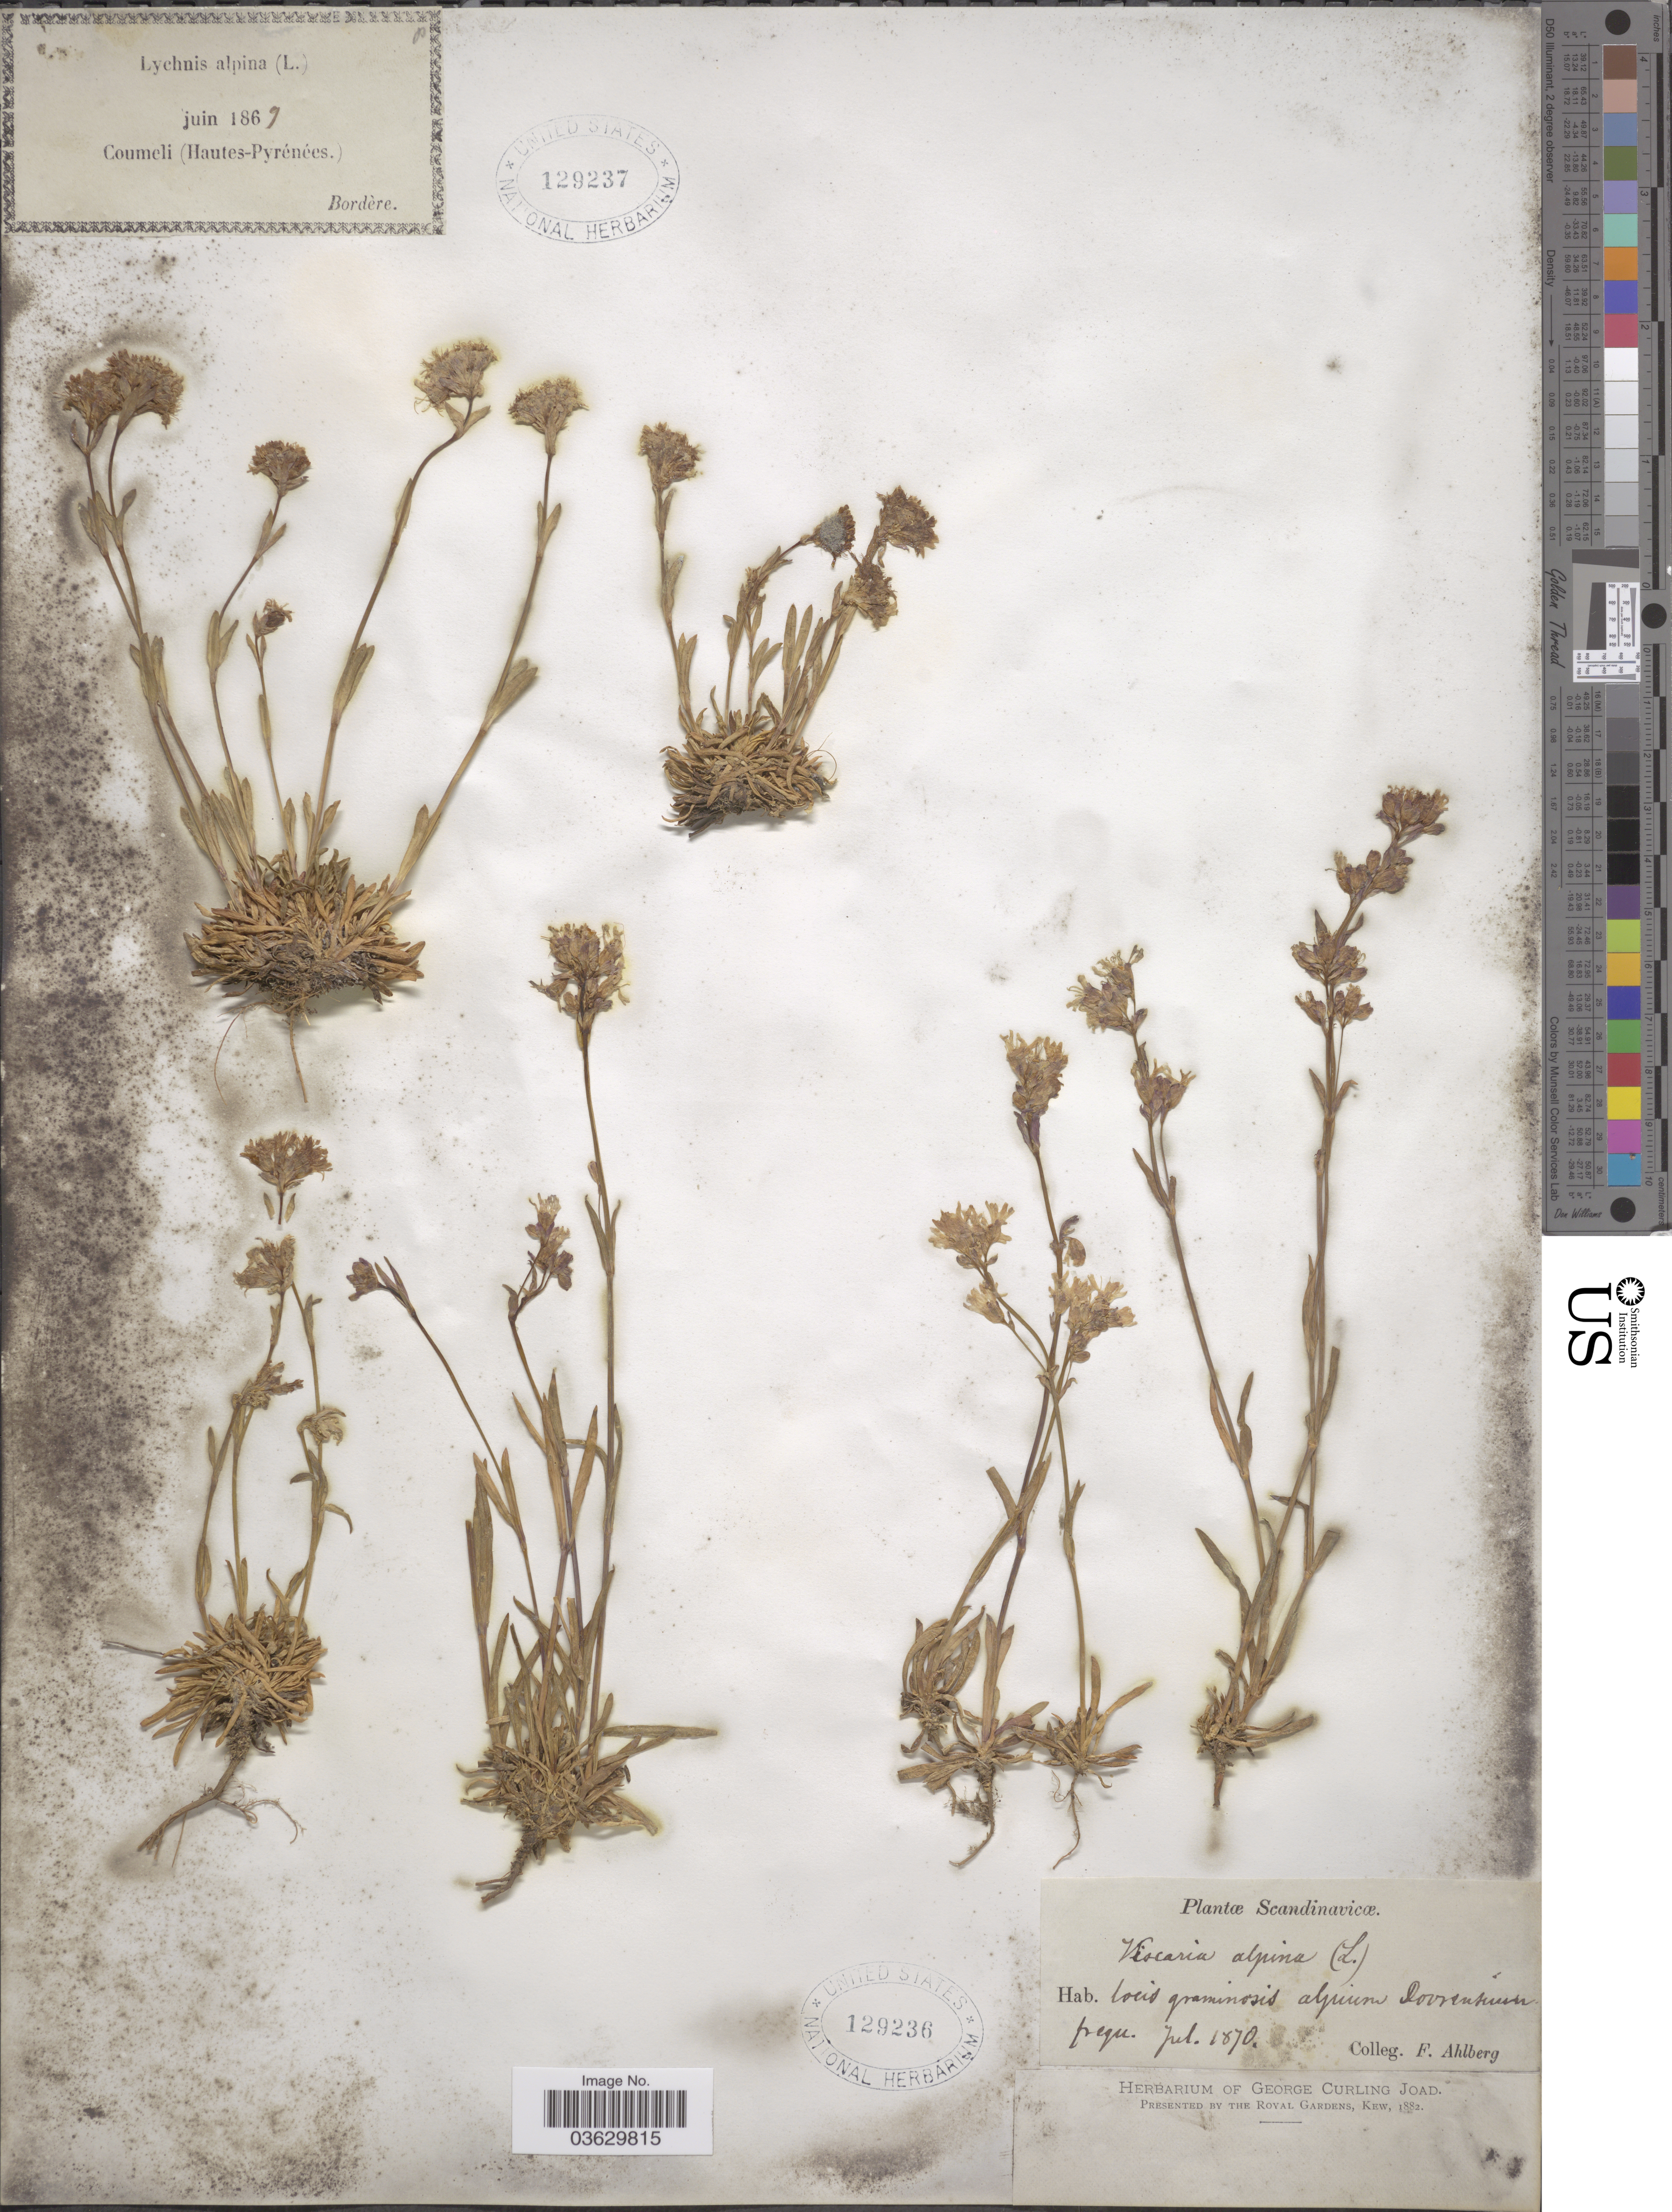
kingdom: Plantae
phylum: Tracheophyta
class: Magnoliopsida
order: Caryophyllales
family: Caryophyllaceae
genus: Viscaria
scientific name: Viscaria alpina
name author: (L.) G. Don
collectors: F. Ahlberg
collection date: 1870-07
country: Norway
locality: Scandinavia. Locis graminosis alpium Dovrentium frequ.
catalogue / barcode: US 129236